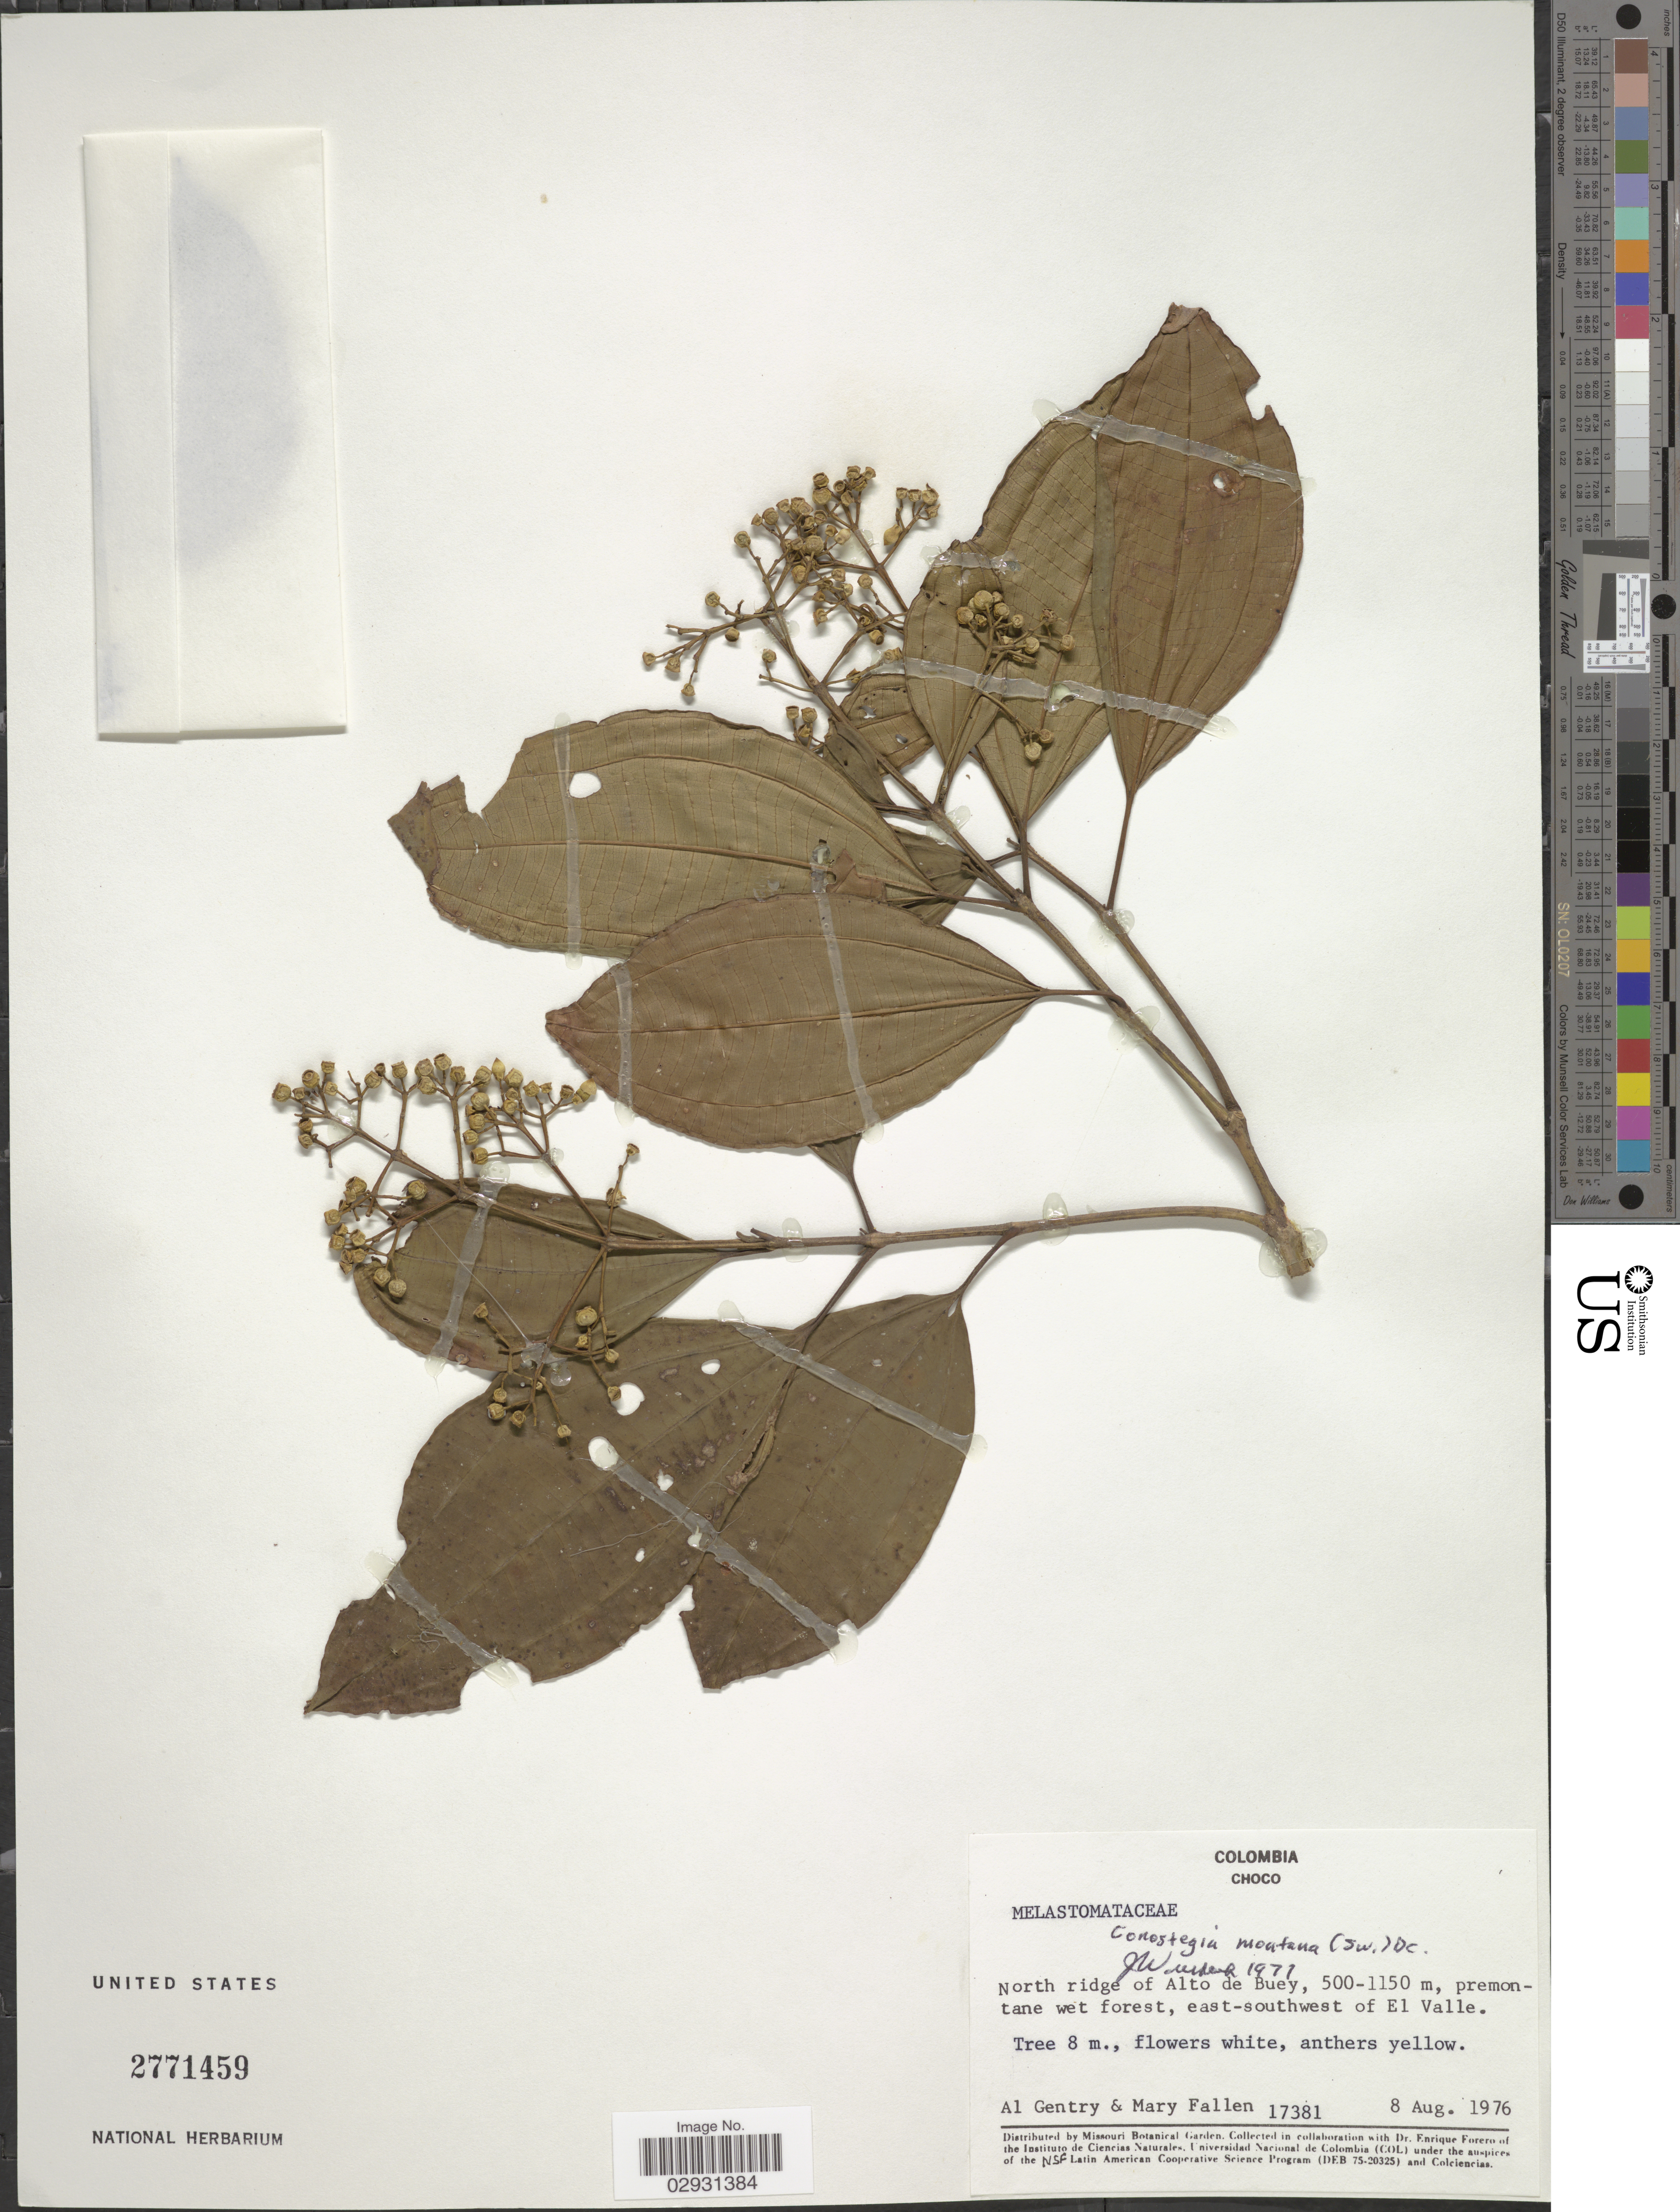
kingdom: Plantae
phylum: Tracheophyta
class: Magnoliopsida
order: Myrtales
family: Melastomataceae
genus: Conostegia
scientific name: Conostegia montana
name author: (Sw.) D. Don ex DC.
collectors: A. H. Gentry & M. Fallen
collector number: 17381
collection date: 1976-08-08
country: Colombia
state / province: Chocó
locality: North ridge of Alto de Buey, premontane wet forest, east-southwest of El Valle.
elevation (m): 500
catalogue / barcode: US 2771459